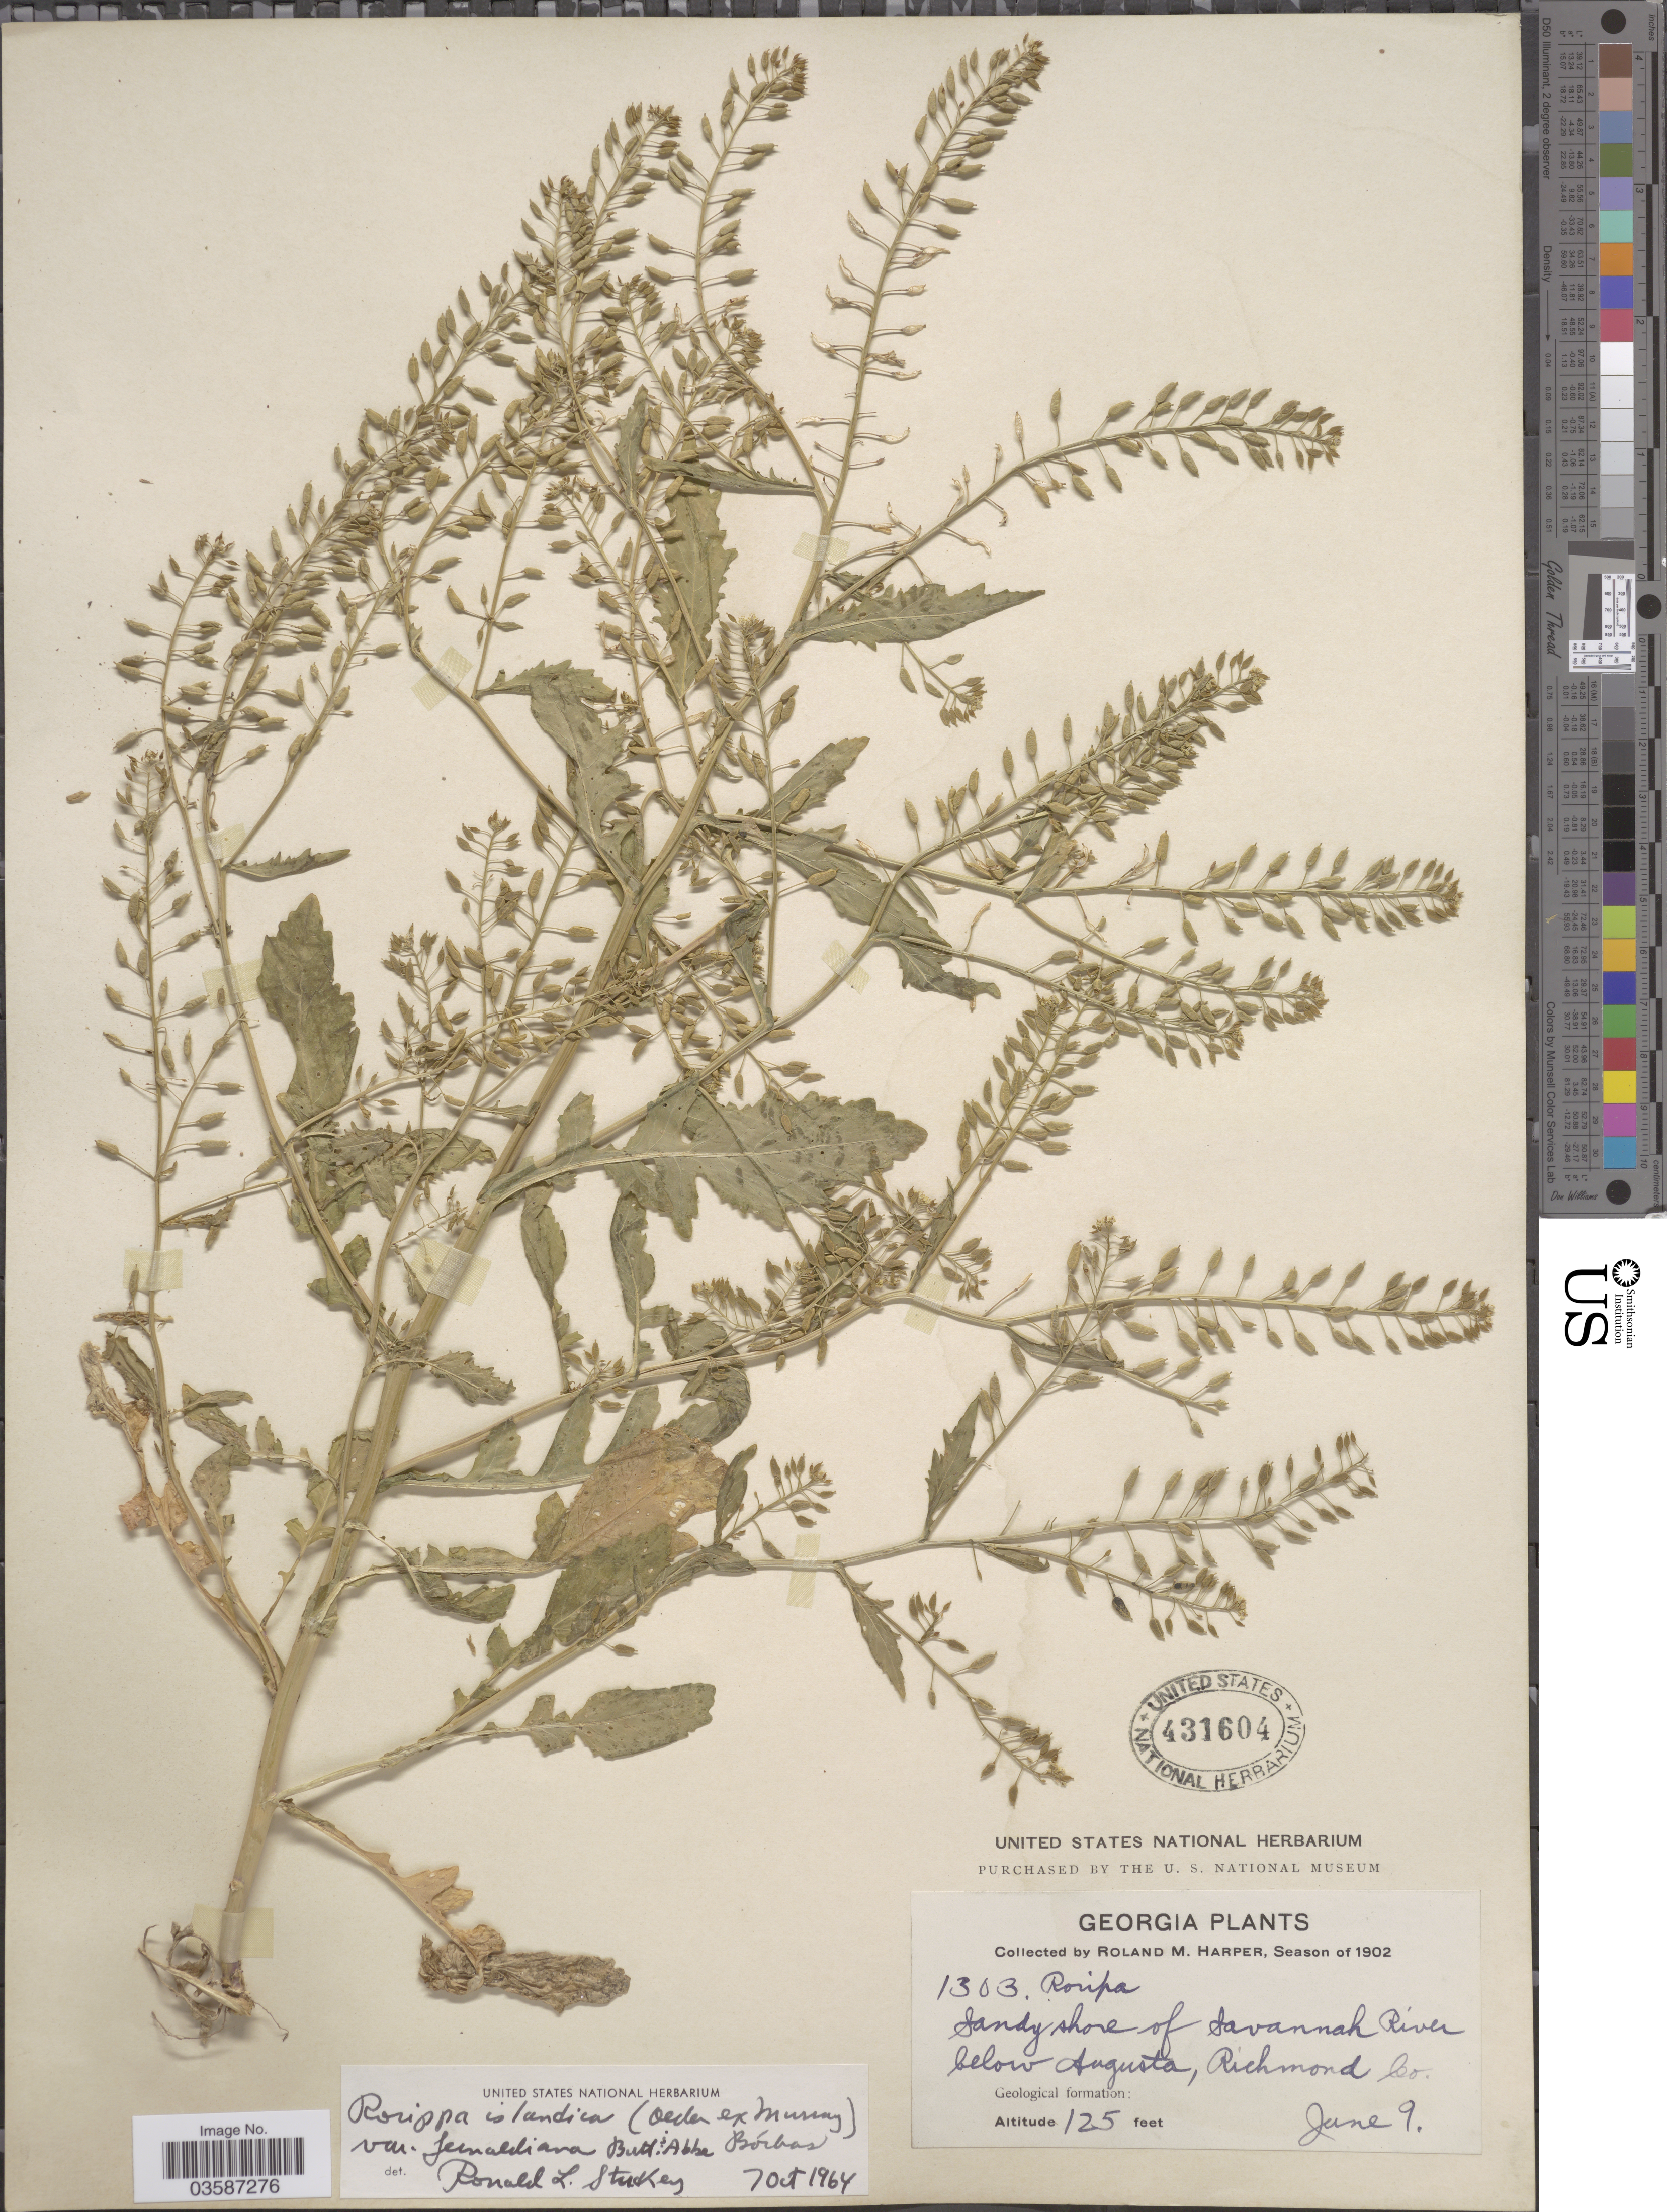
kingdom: Plantae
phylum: Tracheophyta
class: Magnoliopsida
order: Brassicales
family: Brassicaceae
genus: Rorippa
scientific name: Rorippa islandica var. fernaldiana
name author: Butters & Abbe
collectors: R. M. Harper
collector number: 1303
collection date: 1902-06-09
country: United States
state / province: Georgia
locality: Sandy shore of Savannah River below Augusta, Richmond Co.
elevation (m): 38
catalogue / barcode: US 431604